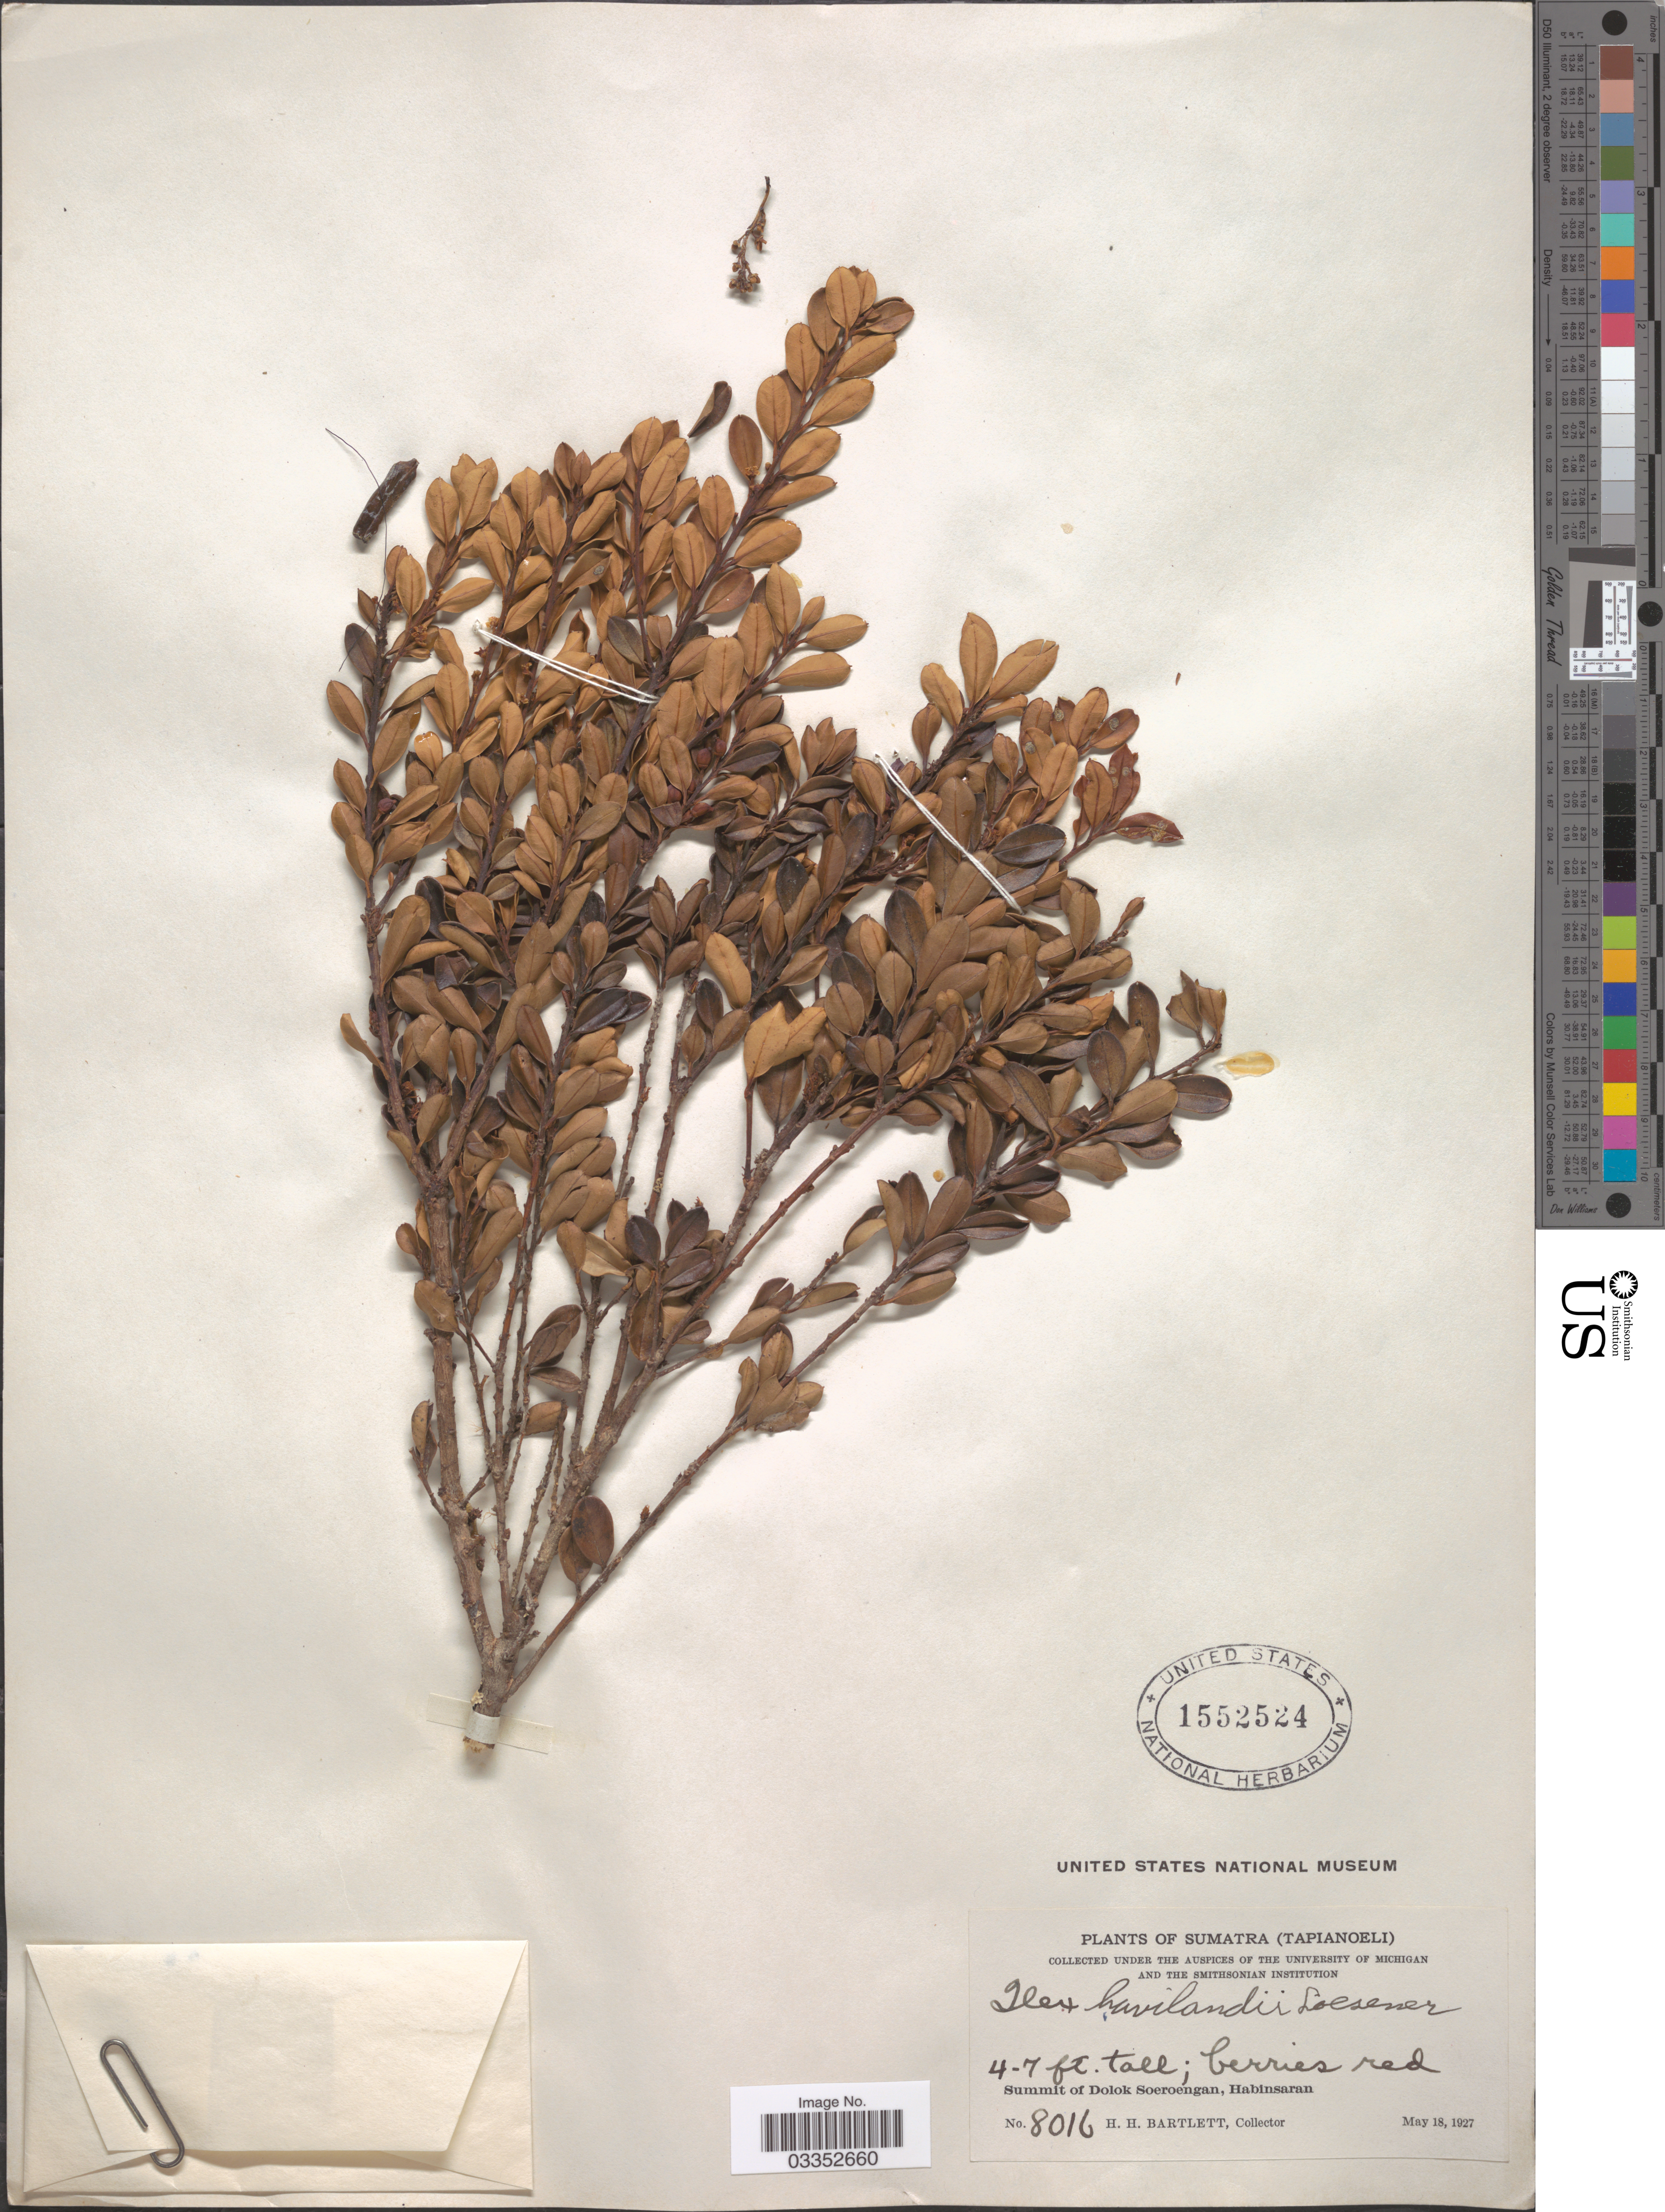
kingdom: Plantae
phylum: Tracheophyta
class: Magnoliopsida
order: Aquifoliales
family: Aquifoliaceae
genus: Ilex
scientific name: Ilex havilandii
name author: Loes.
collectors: H. H. Bartlett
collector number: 8016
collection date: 1927-05-18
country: Indonesia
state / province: Sumatra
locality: Tapianoeli. Summit of Dolok Soeroengan, Habinsaran.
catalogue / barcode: US 1552524